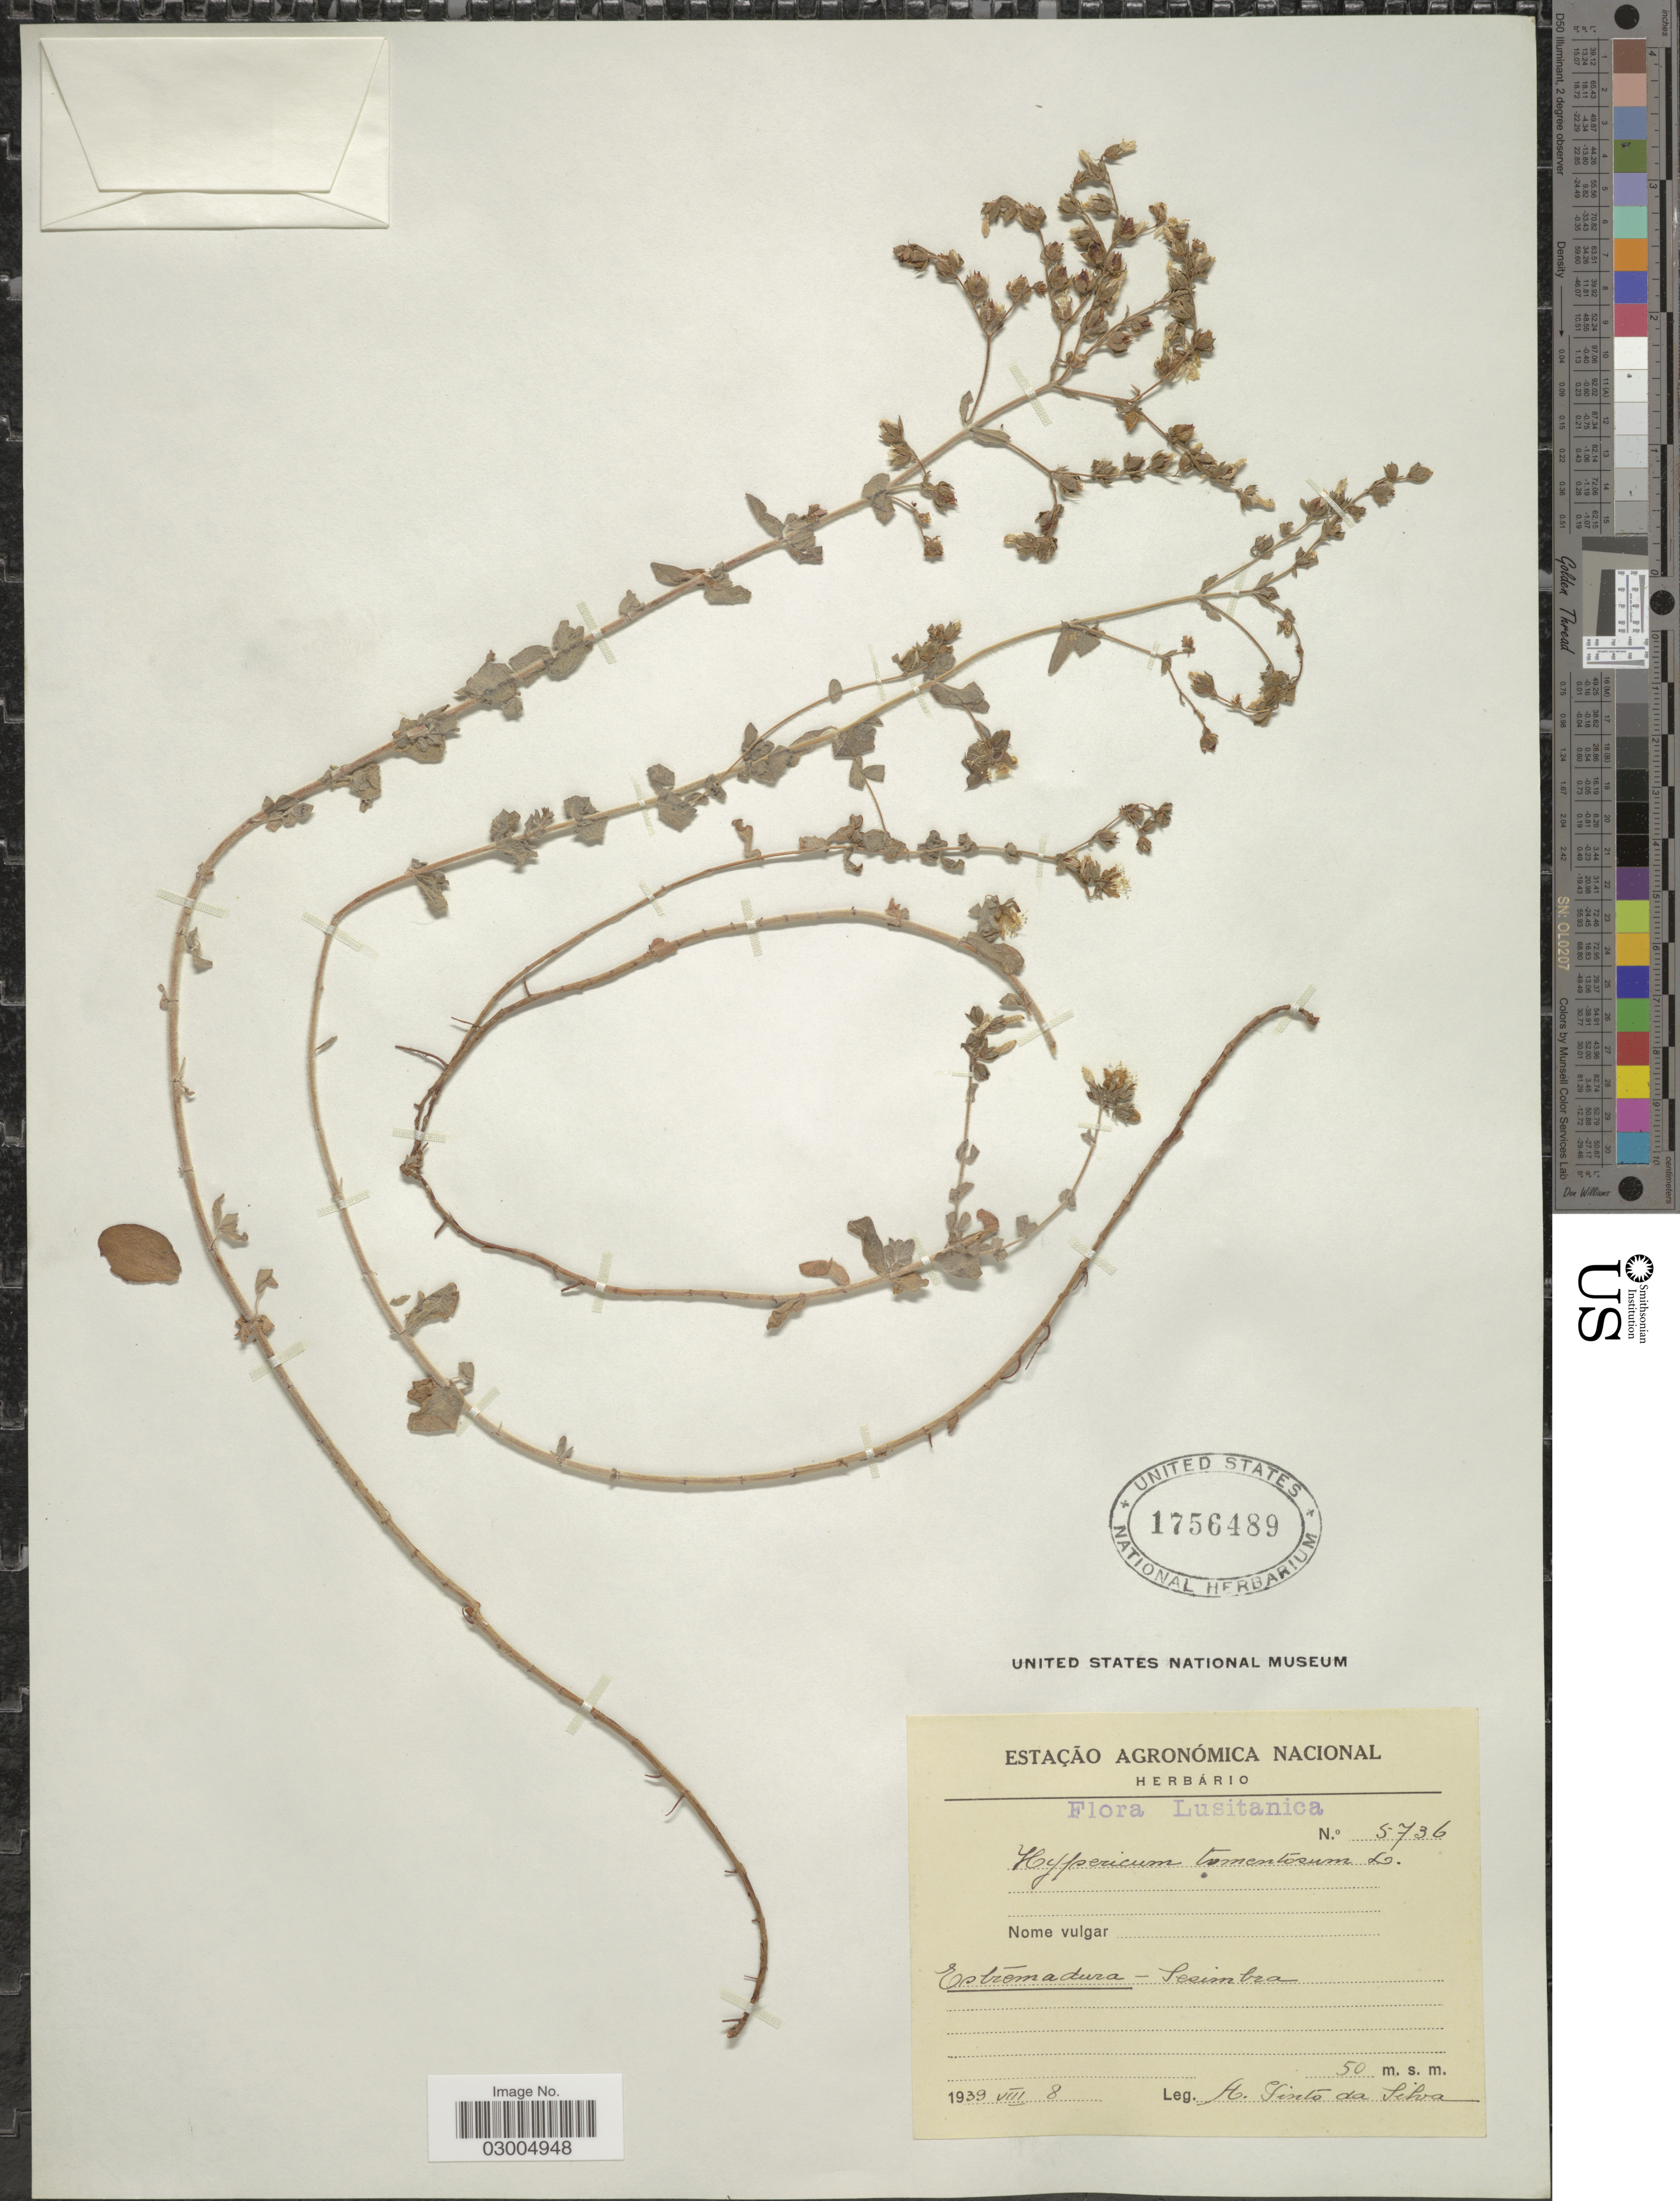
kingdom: Plantae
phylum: Tracheophyta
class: Magnoliopsida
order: Malpighiales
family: Hypericaceae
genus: Hypericum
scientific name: Hypericum tomentosum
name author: L.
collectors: A. Gints De Silva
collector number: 5736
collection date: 1939-08-08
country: Portugal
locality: Lustianica. Estrómadura - Sesimbra.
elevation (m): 50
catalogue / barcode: US 1756489